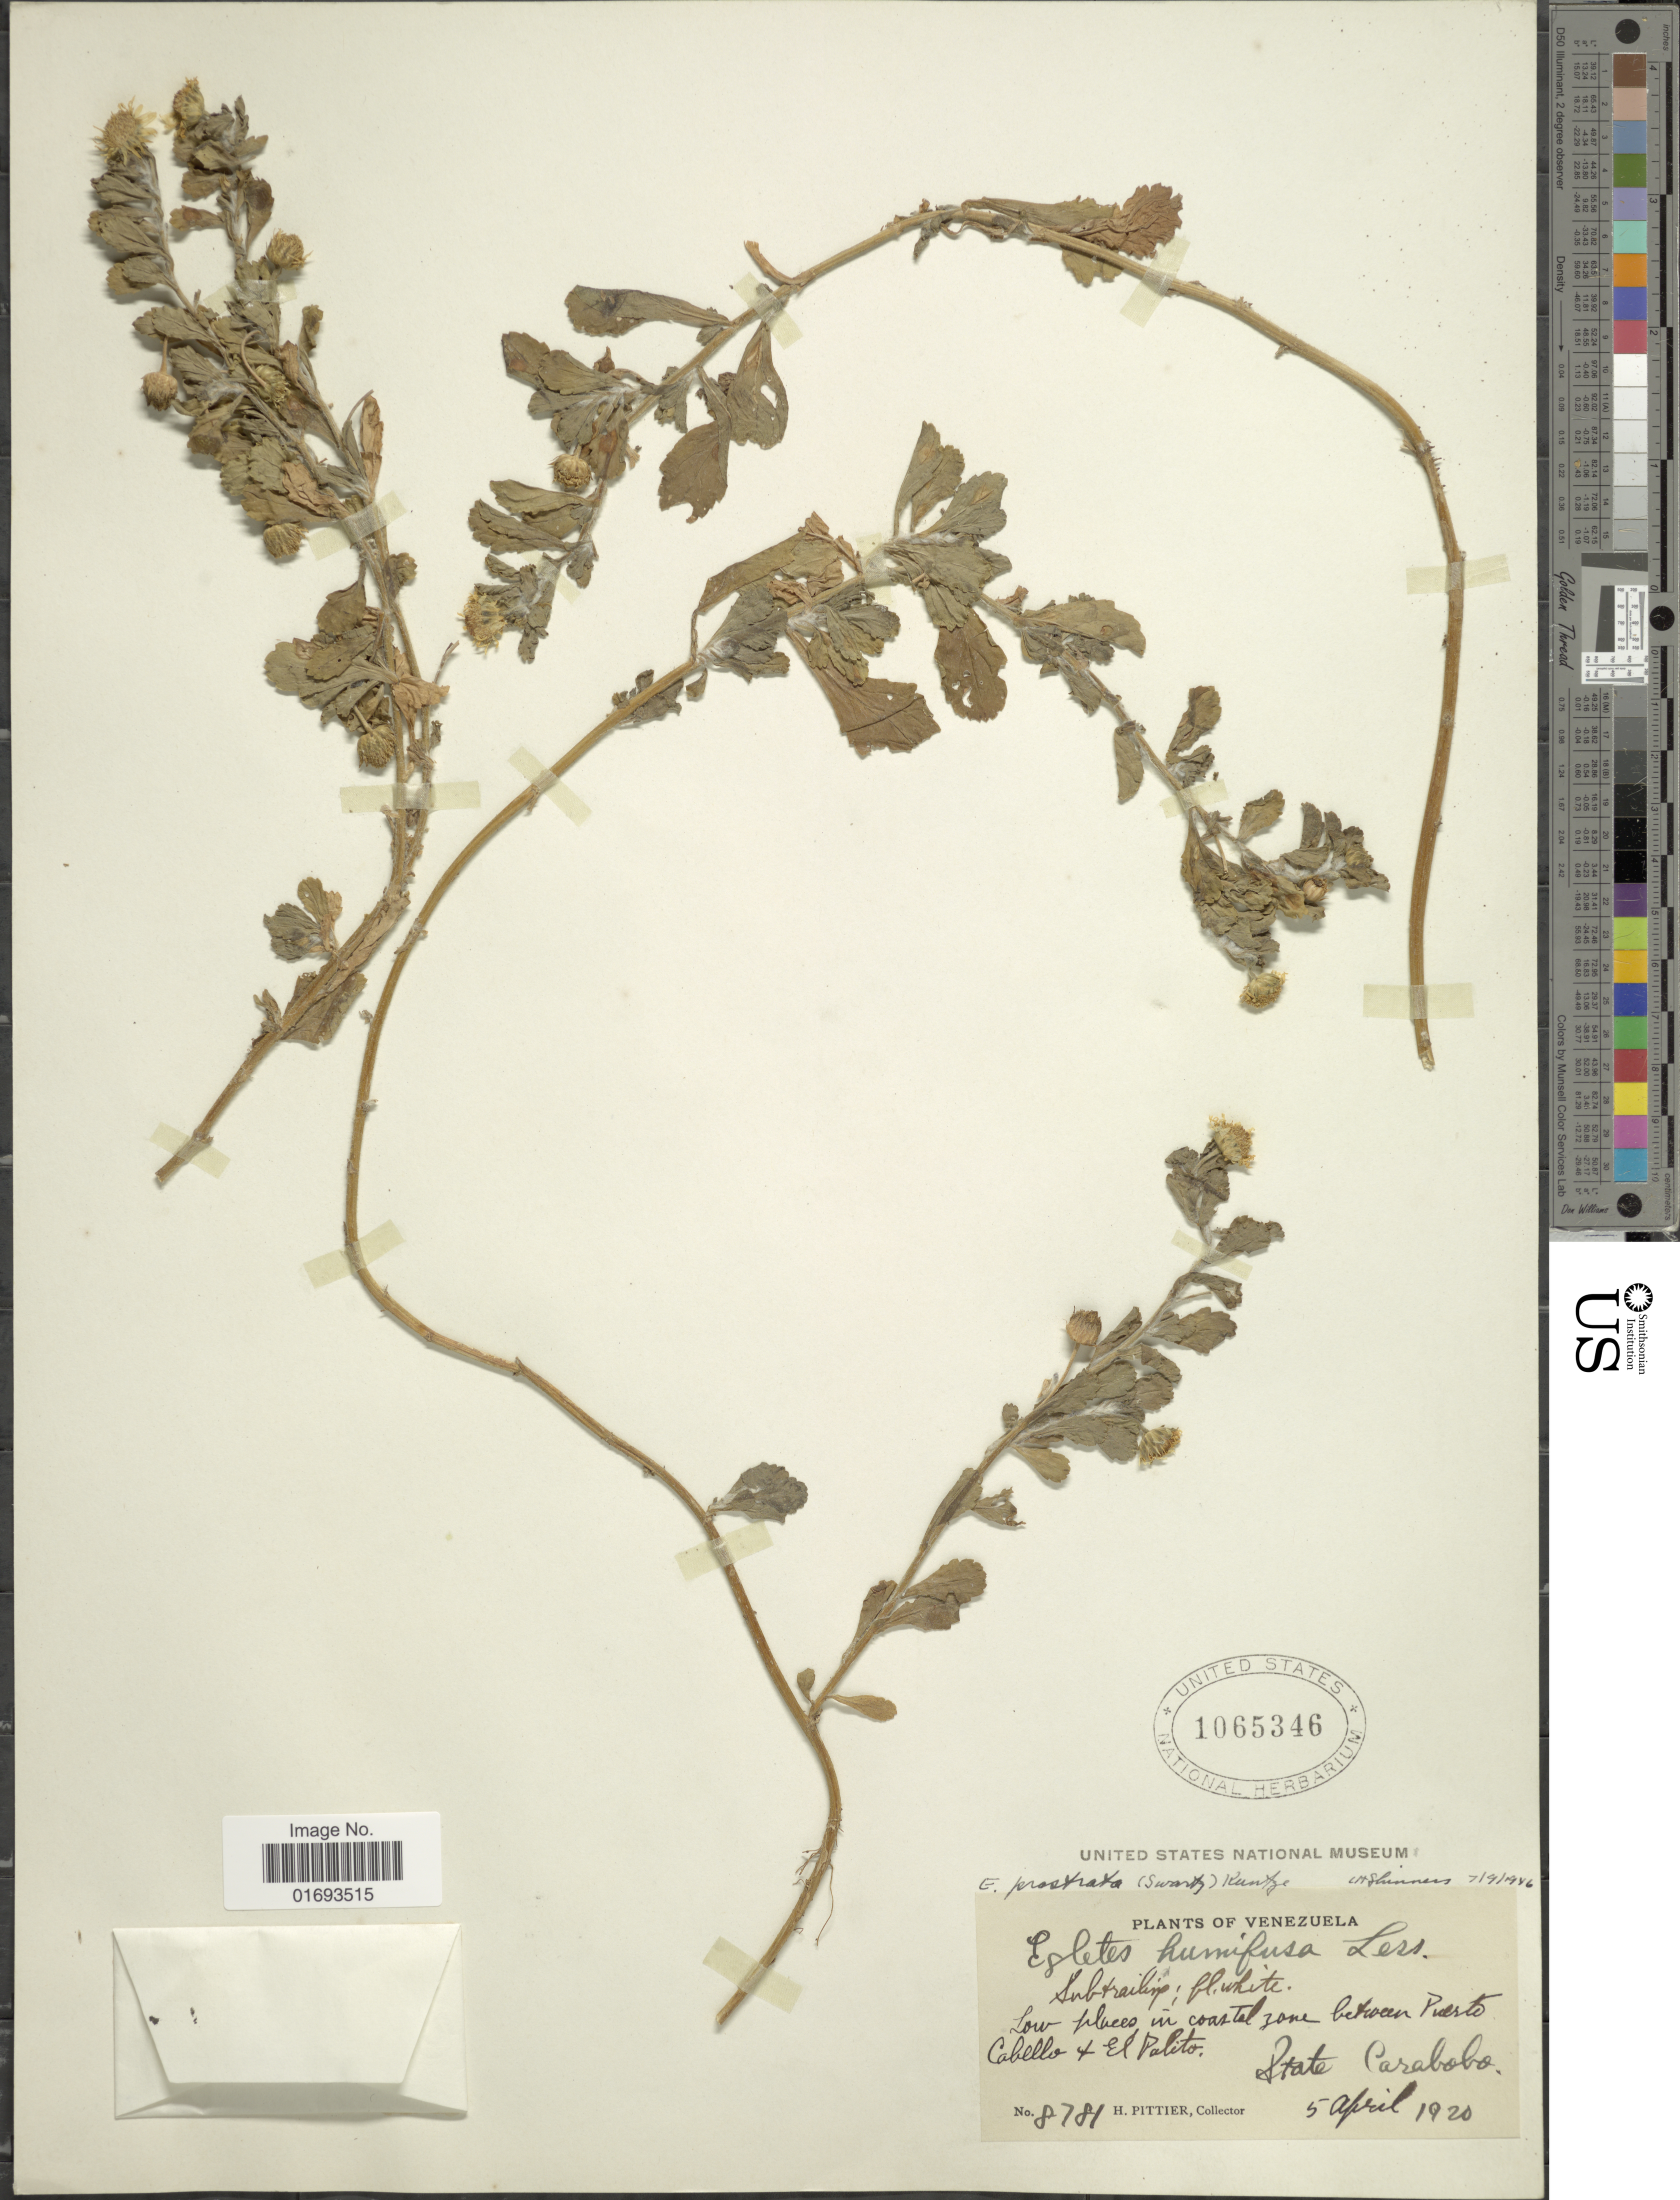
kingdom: Plantae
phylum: Tracheophyta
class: Magnoliopsida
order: Asterales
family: Asteraceae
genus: Egletes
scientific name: Egletes prostrata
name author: (Sw.) Kuntze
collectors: H. F. Pittier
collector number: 8781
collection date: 1920-04-05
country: Venezuela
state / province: Carabobo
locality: Low places in coastal zone between Puerto Cabello and El Palito.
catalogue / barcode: US 1065346